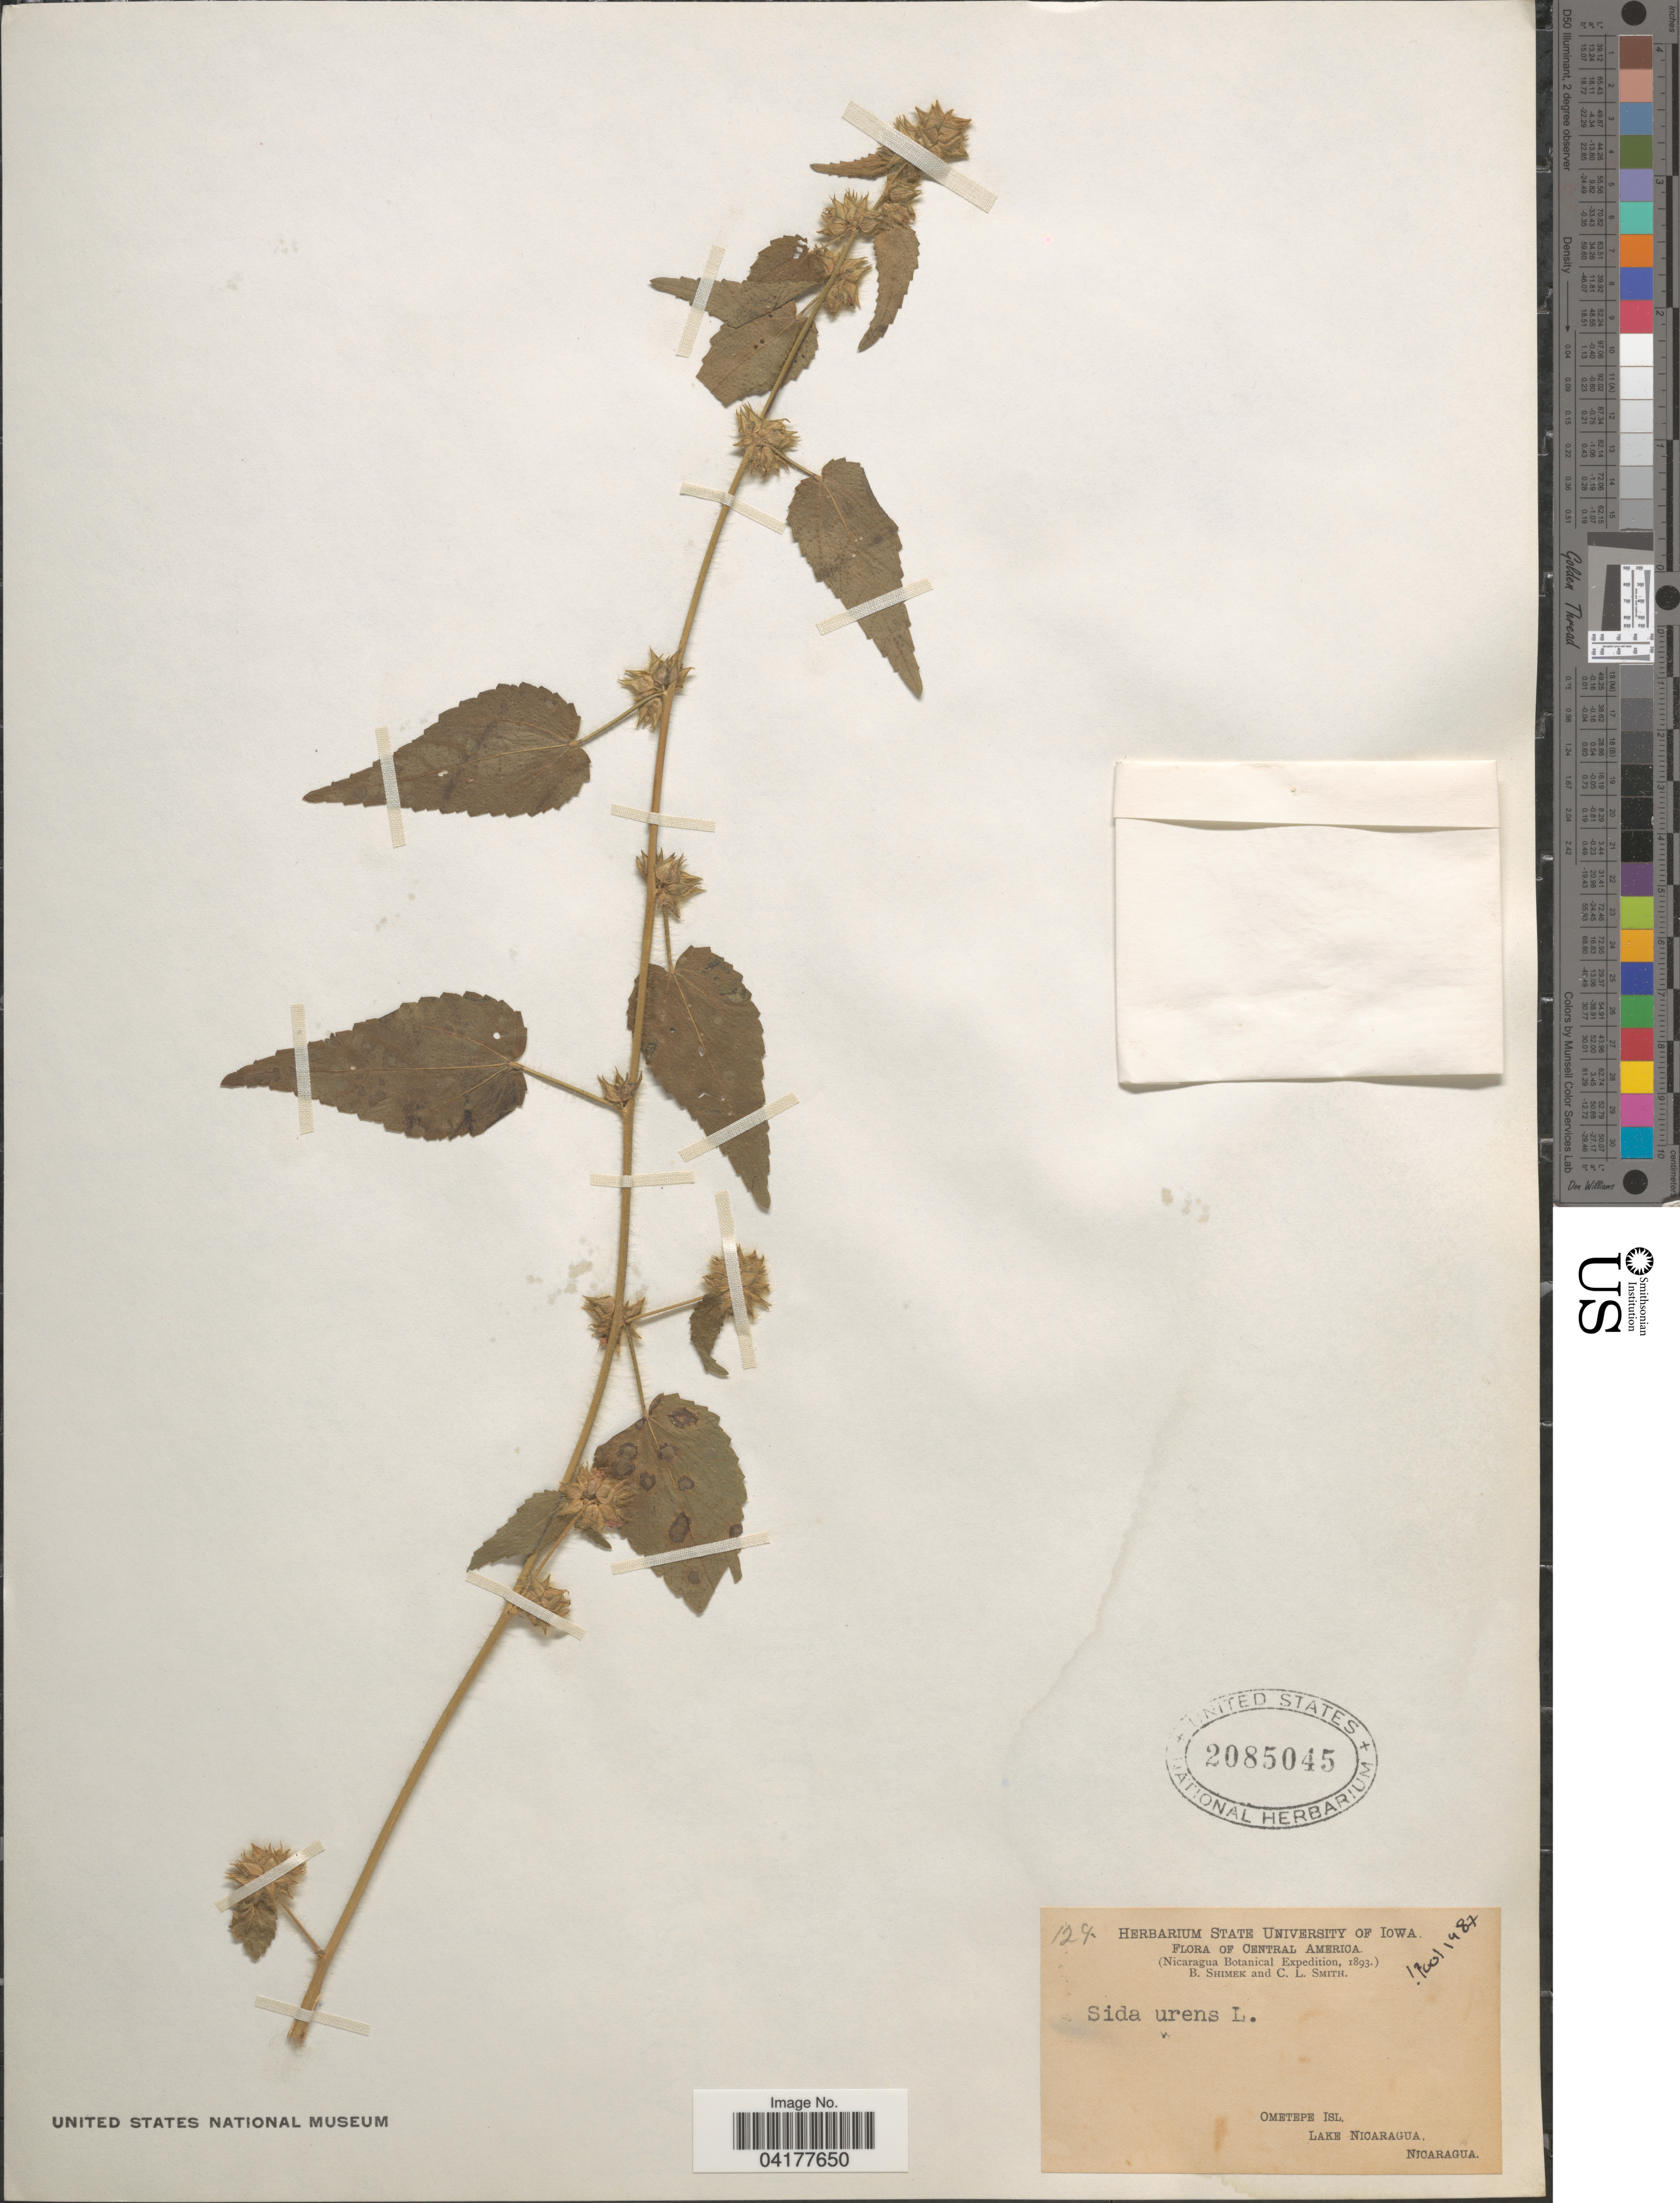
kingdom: Plantae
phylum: Tracheophyta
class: Magnoliopsida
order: Malvales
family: Malvaceae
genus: Sida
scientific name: Sida urens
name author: L.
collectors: B. Shimek & C. L. Smith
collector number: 129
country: Nicaragua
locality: Ometepe Isl. Lake Nicaragua.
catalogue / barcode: US 2085045